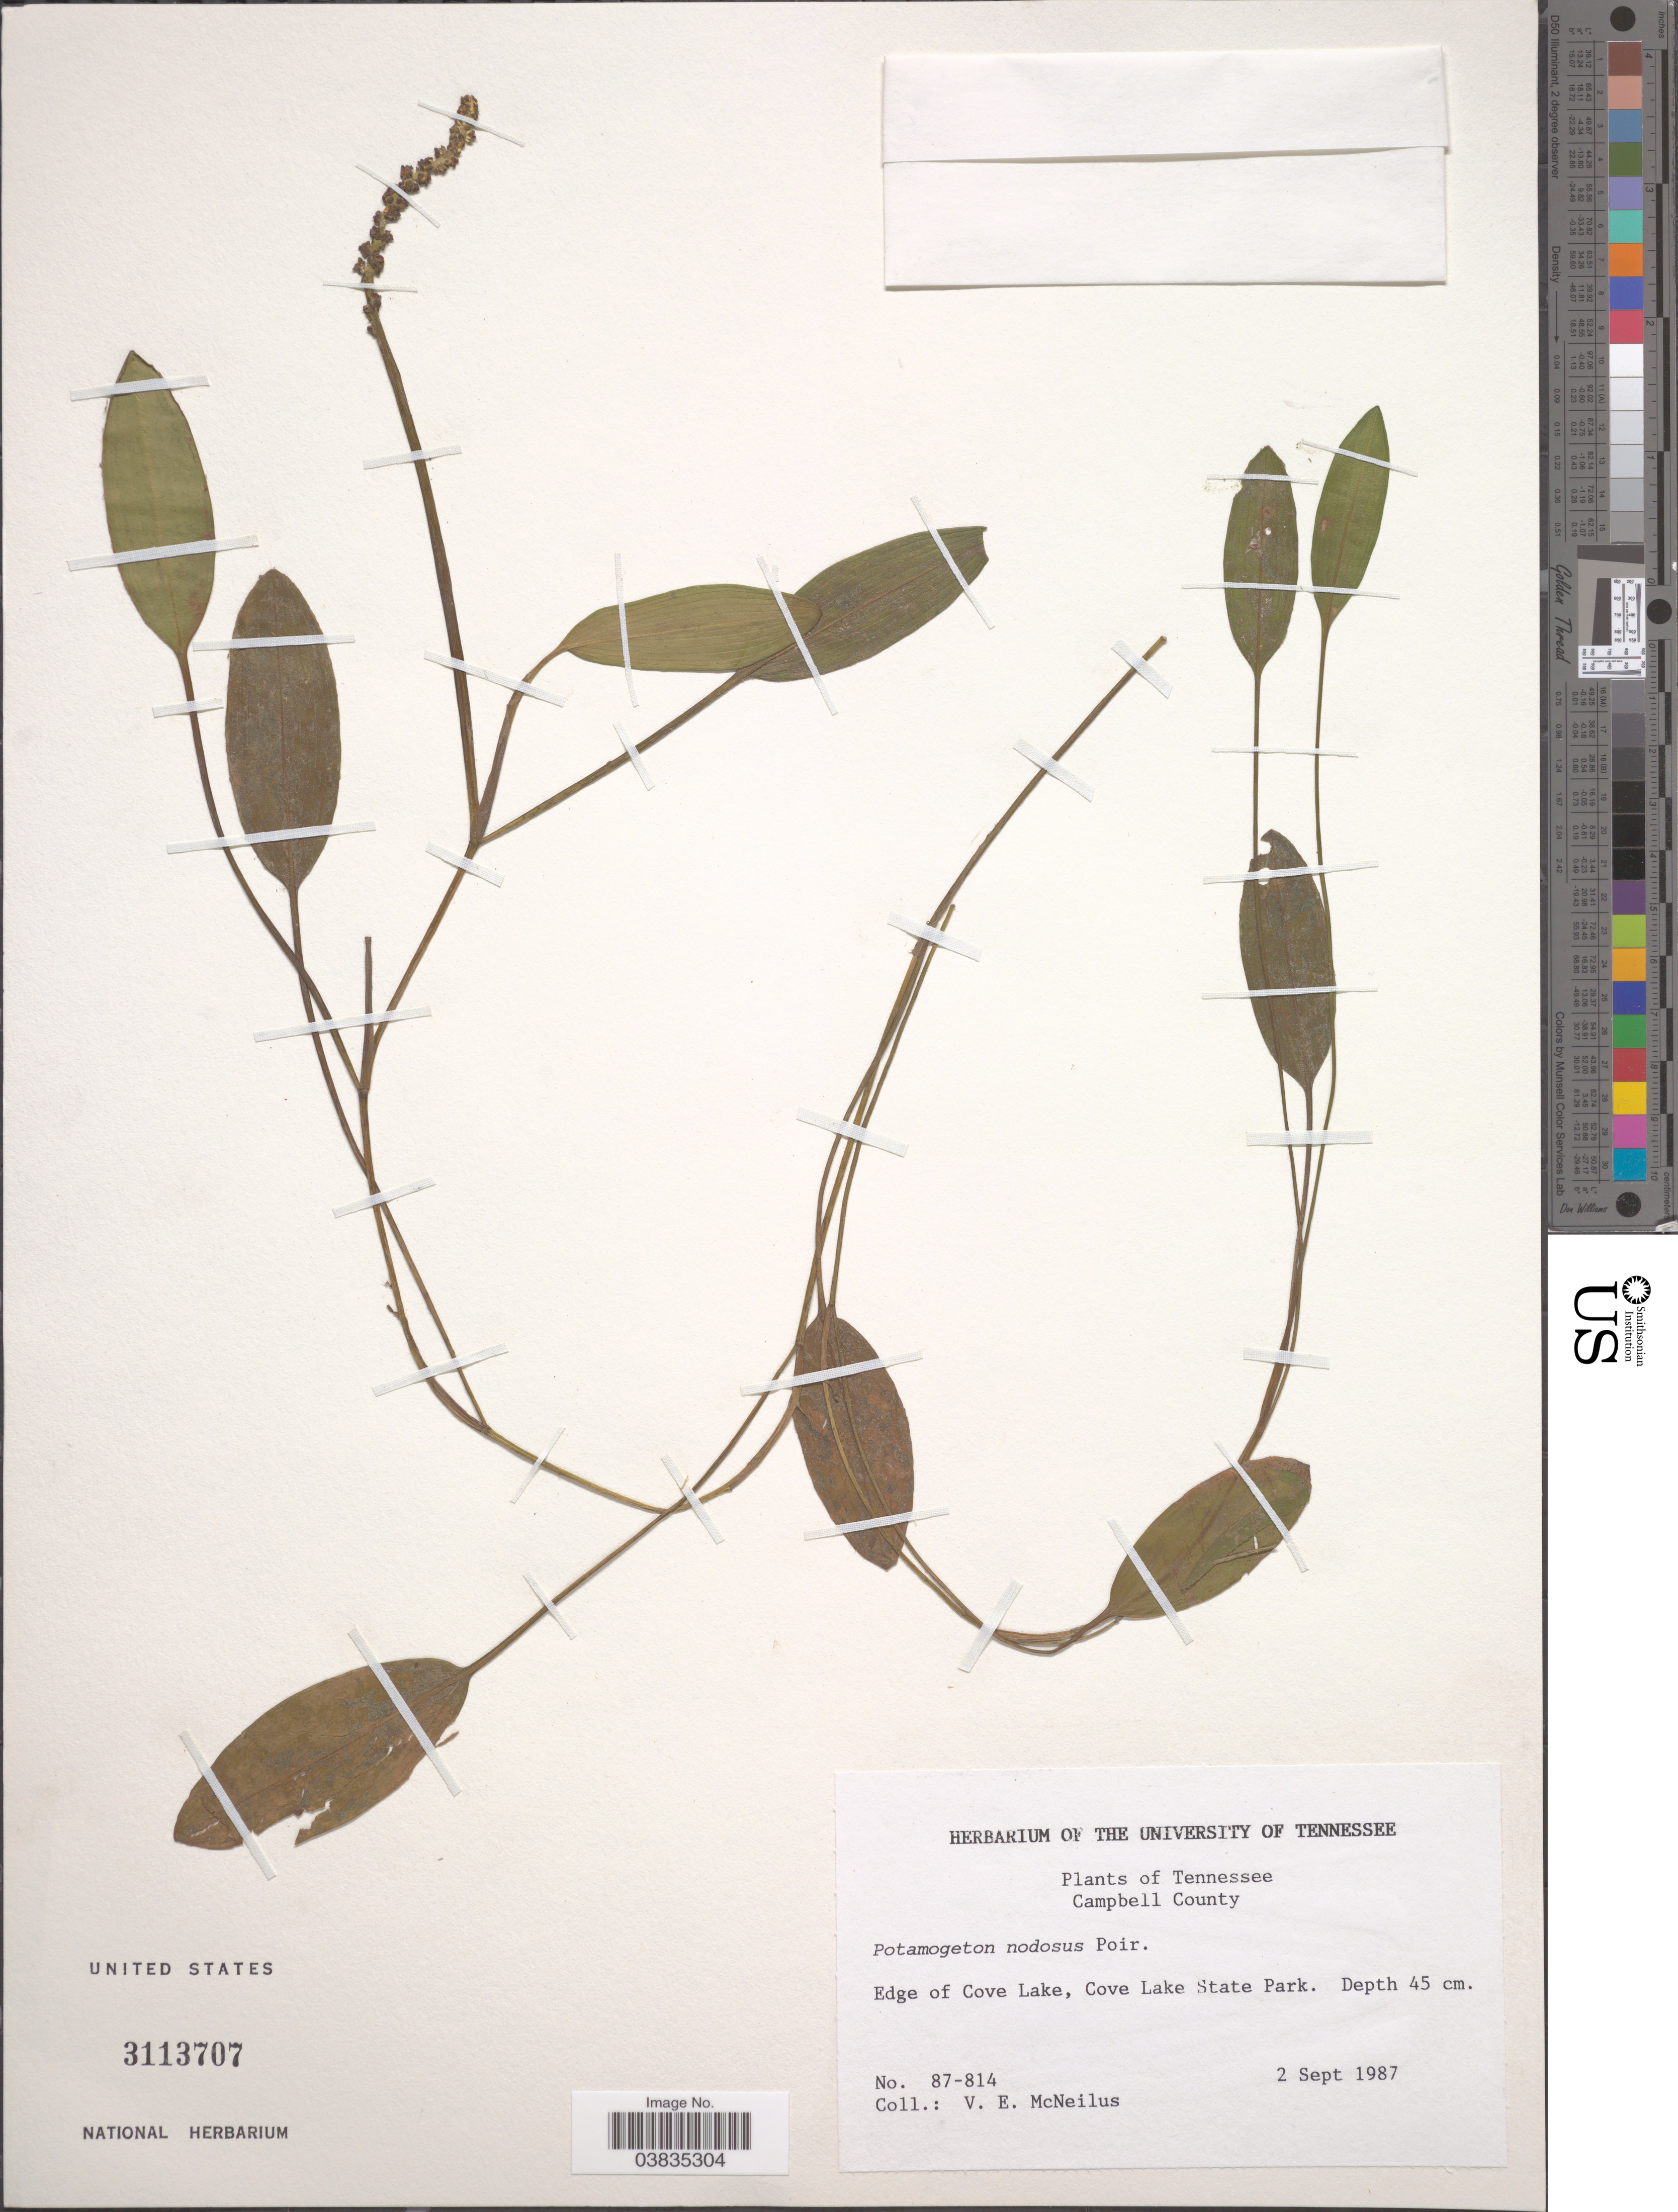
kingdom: Plantae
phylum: Tracheophyta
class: Liliopsida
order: Alismatales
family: Potamogetonaceae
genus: Potamogeton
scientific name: Potamogeton nodosus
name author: Poir.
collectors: V. Mcneilus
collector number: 87-814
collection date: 1987-09-02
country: United States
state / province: Tennessee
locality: Campbell County. Edge of Cove Lake, Cove Lake State Park.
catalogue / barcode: US 3113707